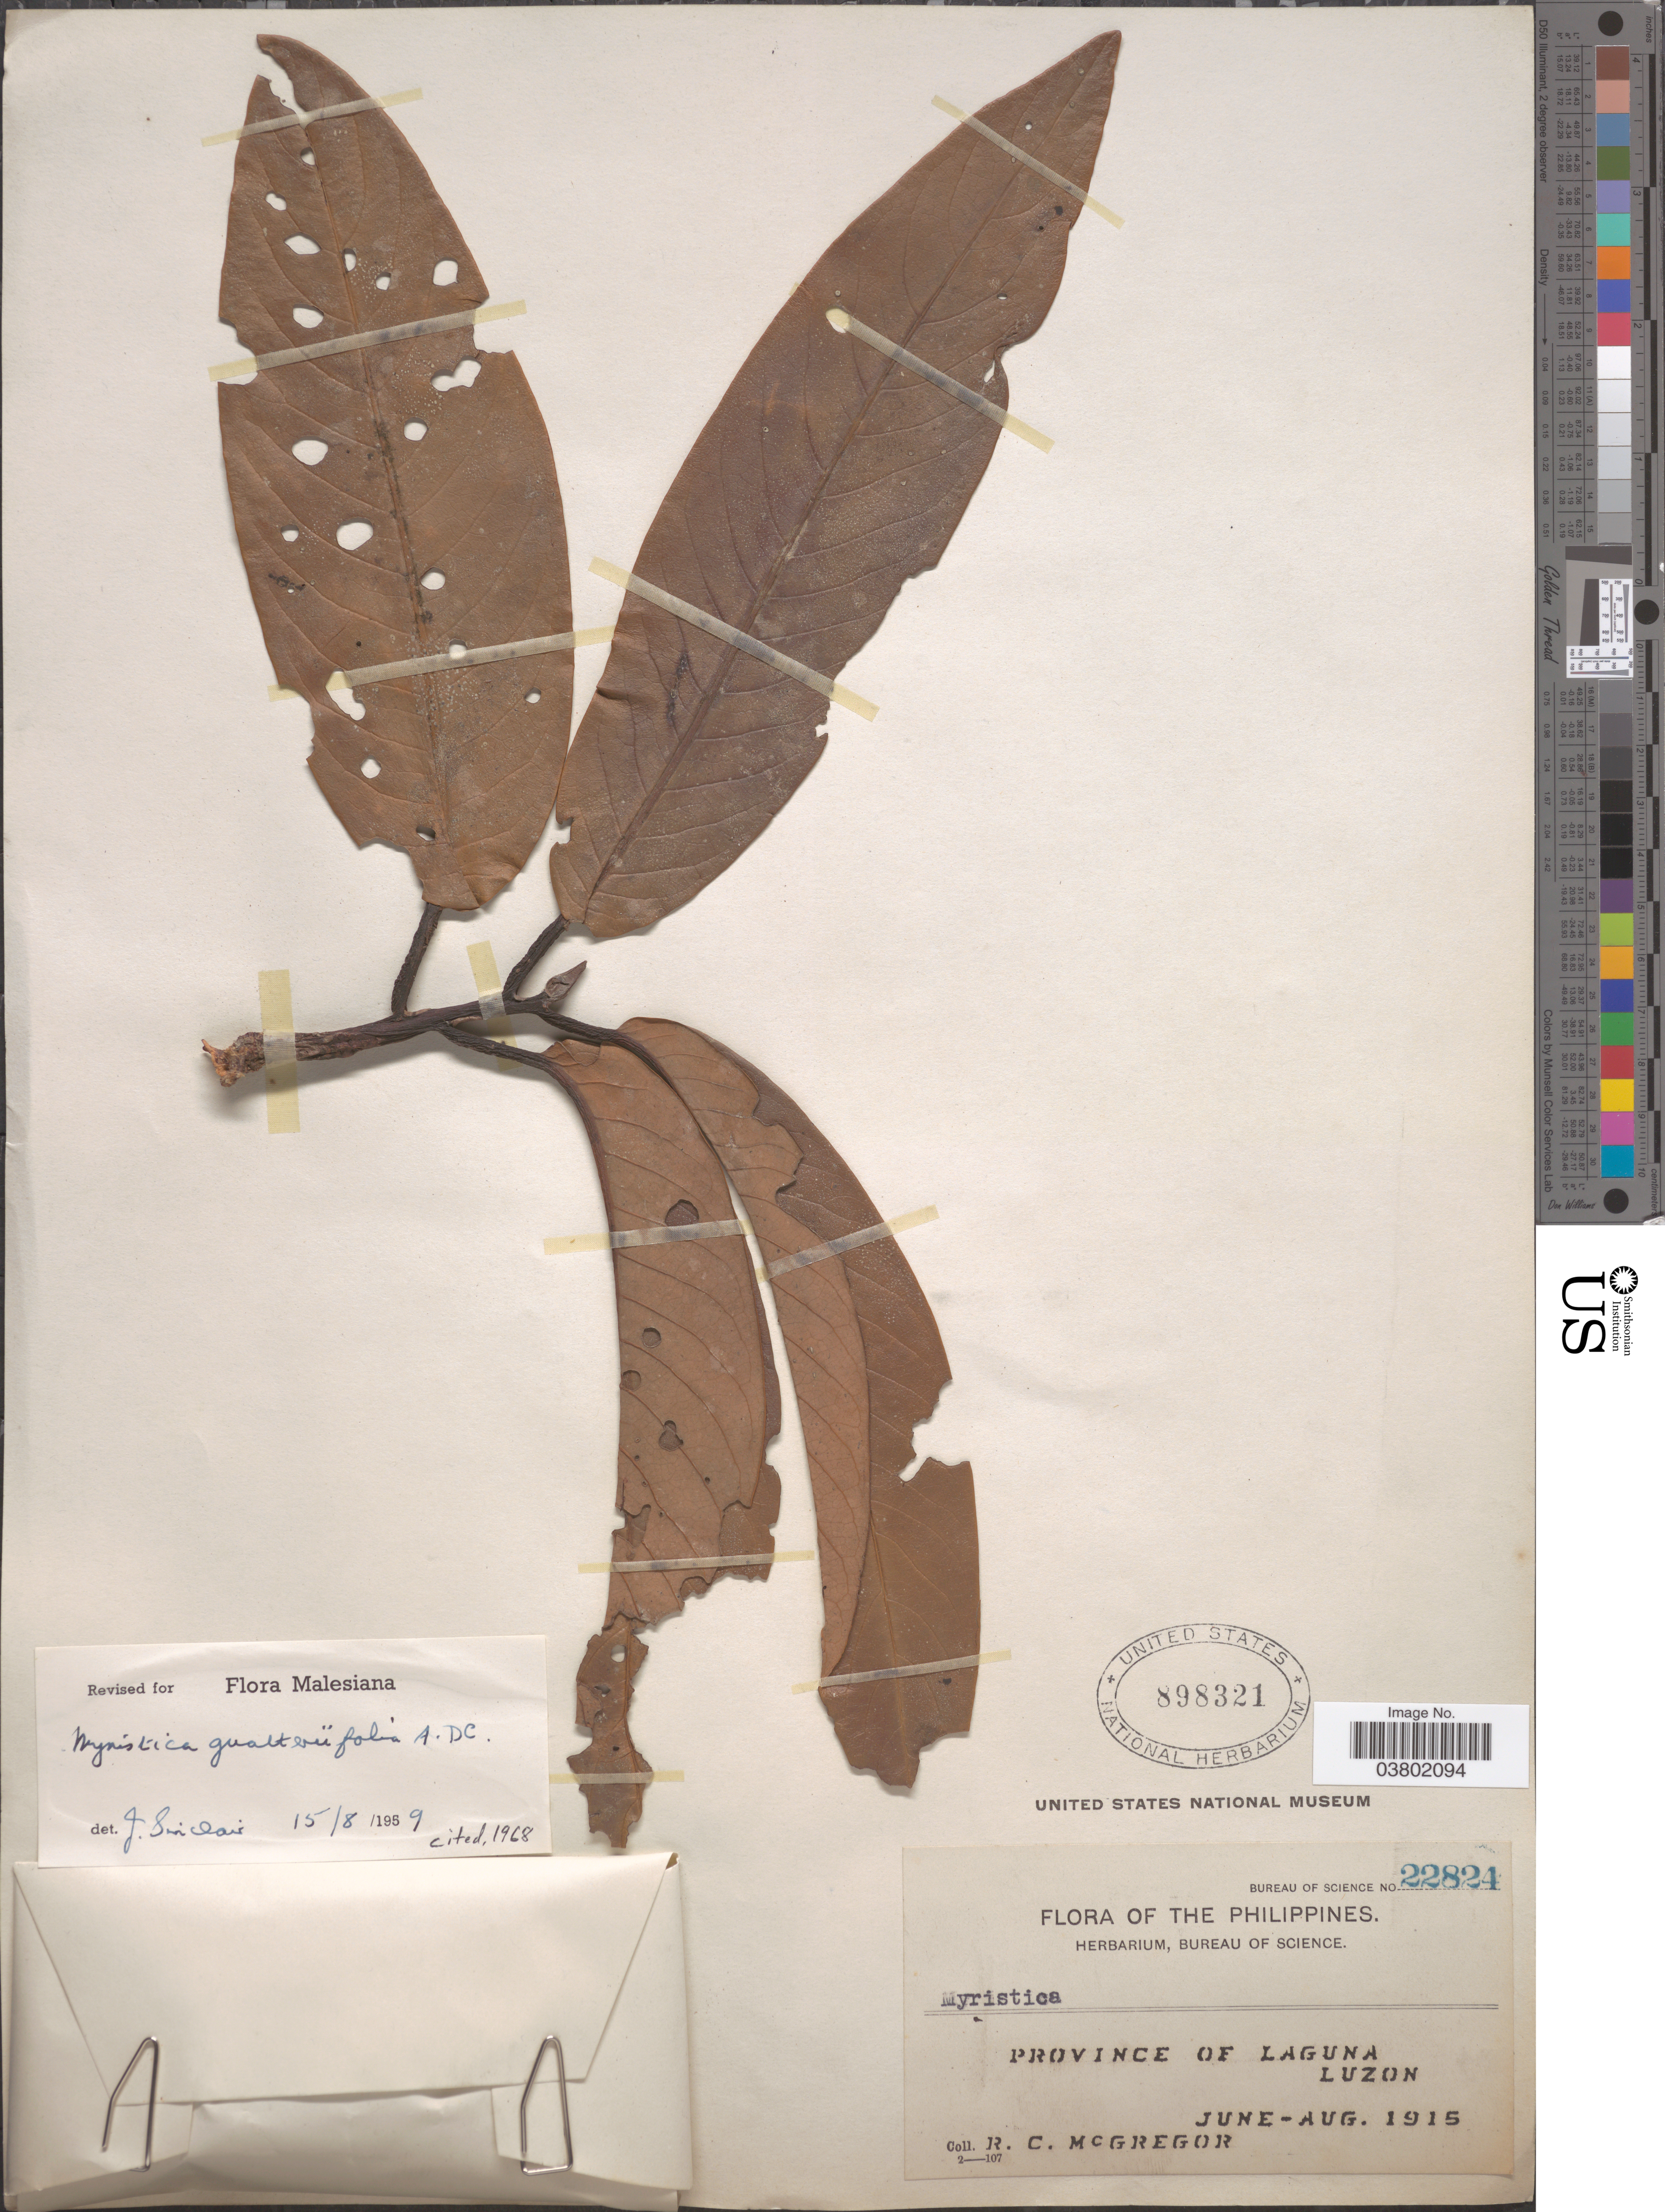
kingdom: Plantae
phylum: Tracheophyta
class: Magnoliopsida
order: Magnoliales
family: Myristicaceae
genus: Myristica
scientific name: Myristica guatteriifolia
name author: A. DC.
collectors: R. C. McGregor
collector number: Bureau of Science 22824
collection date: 1915-06/1915-08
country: Philippines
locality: Province of Laguna, Luzon.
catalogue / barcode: US 898321